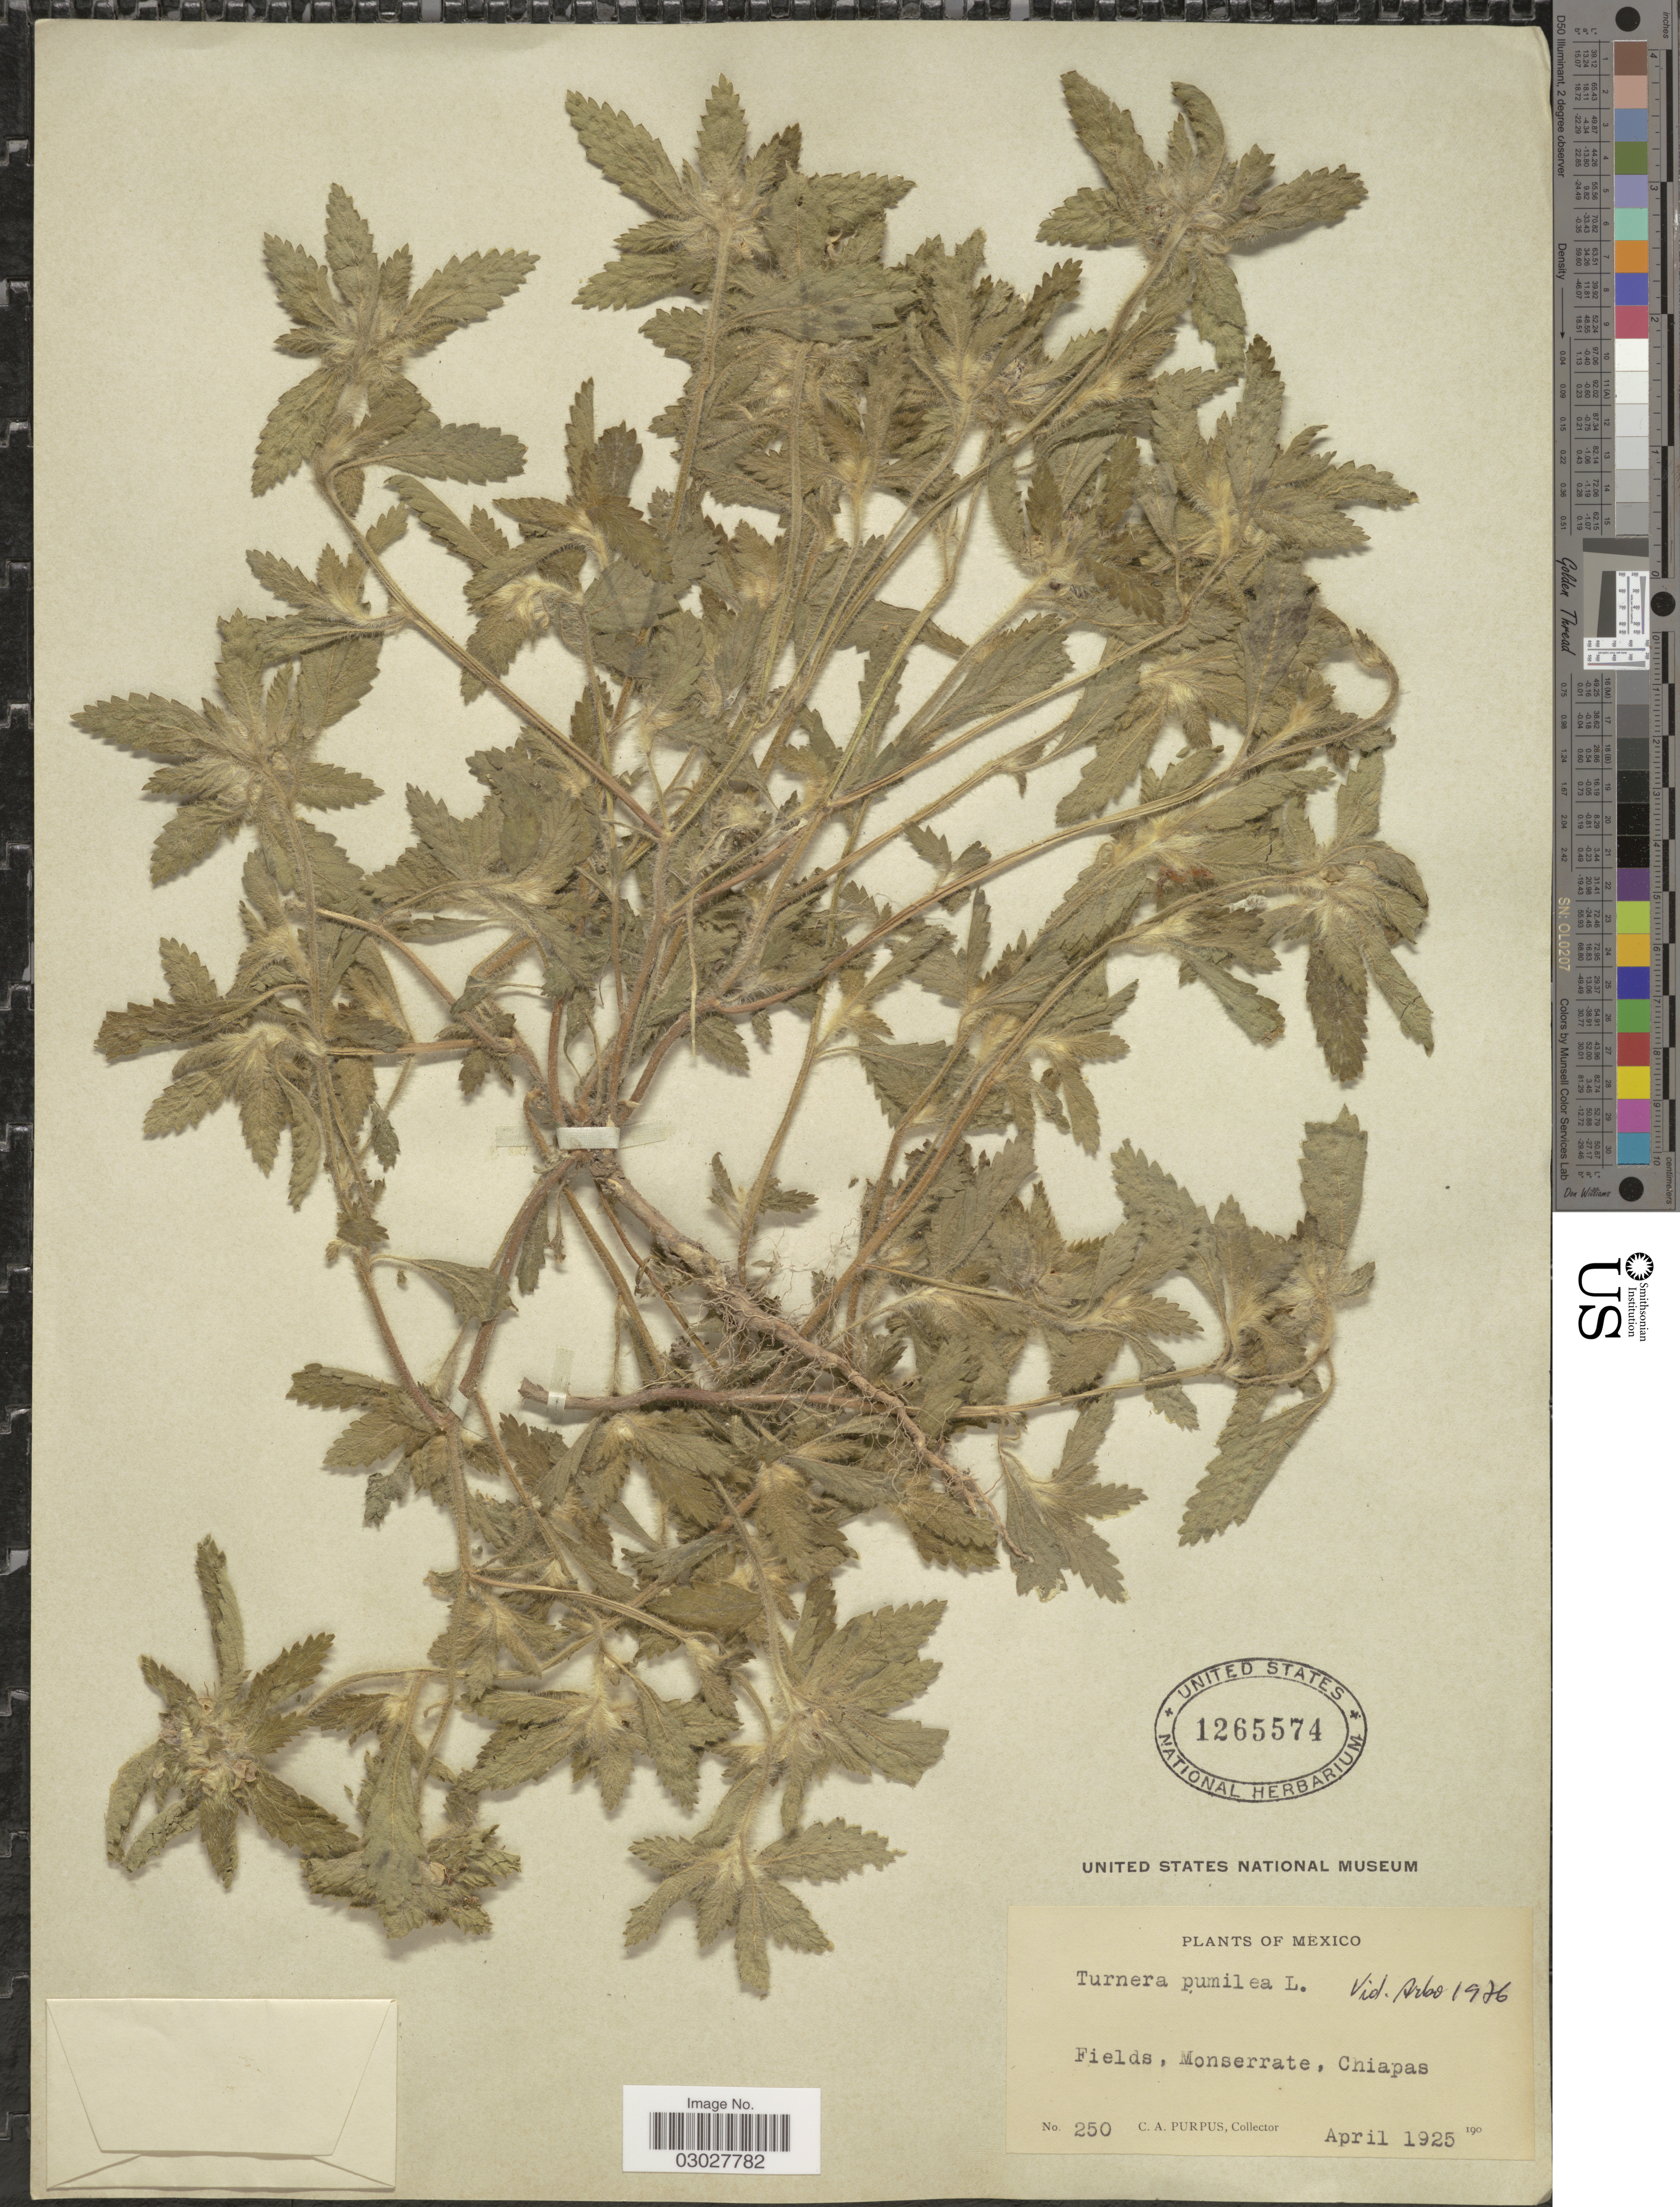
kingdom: Plantae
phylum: Tracheophyta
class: Magnoliopsida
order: Malpighiales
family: Turneraceae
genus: Turnera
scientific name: Turnera pumilea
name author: L.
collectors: C. A. Purpus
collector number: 250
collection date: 1925-04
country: Mexico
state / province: Chiapas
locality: Fields, Monsserate.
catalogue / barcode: US 1265574